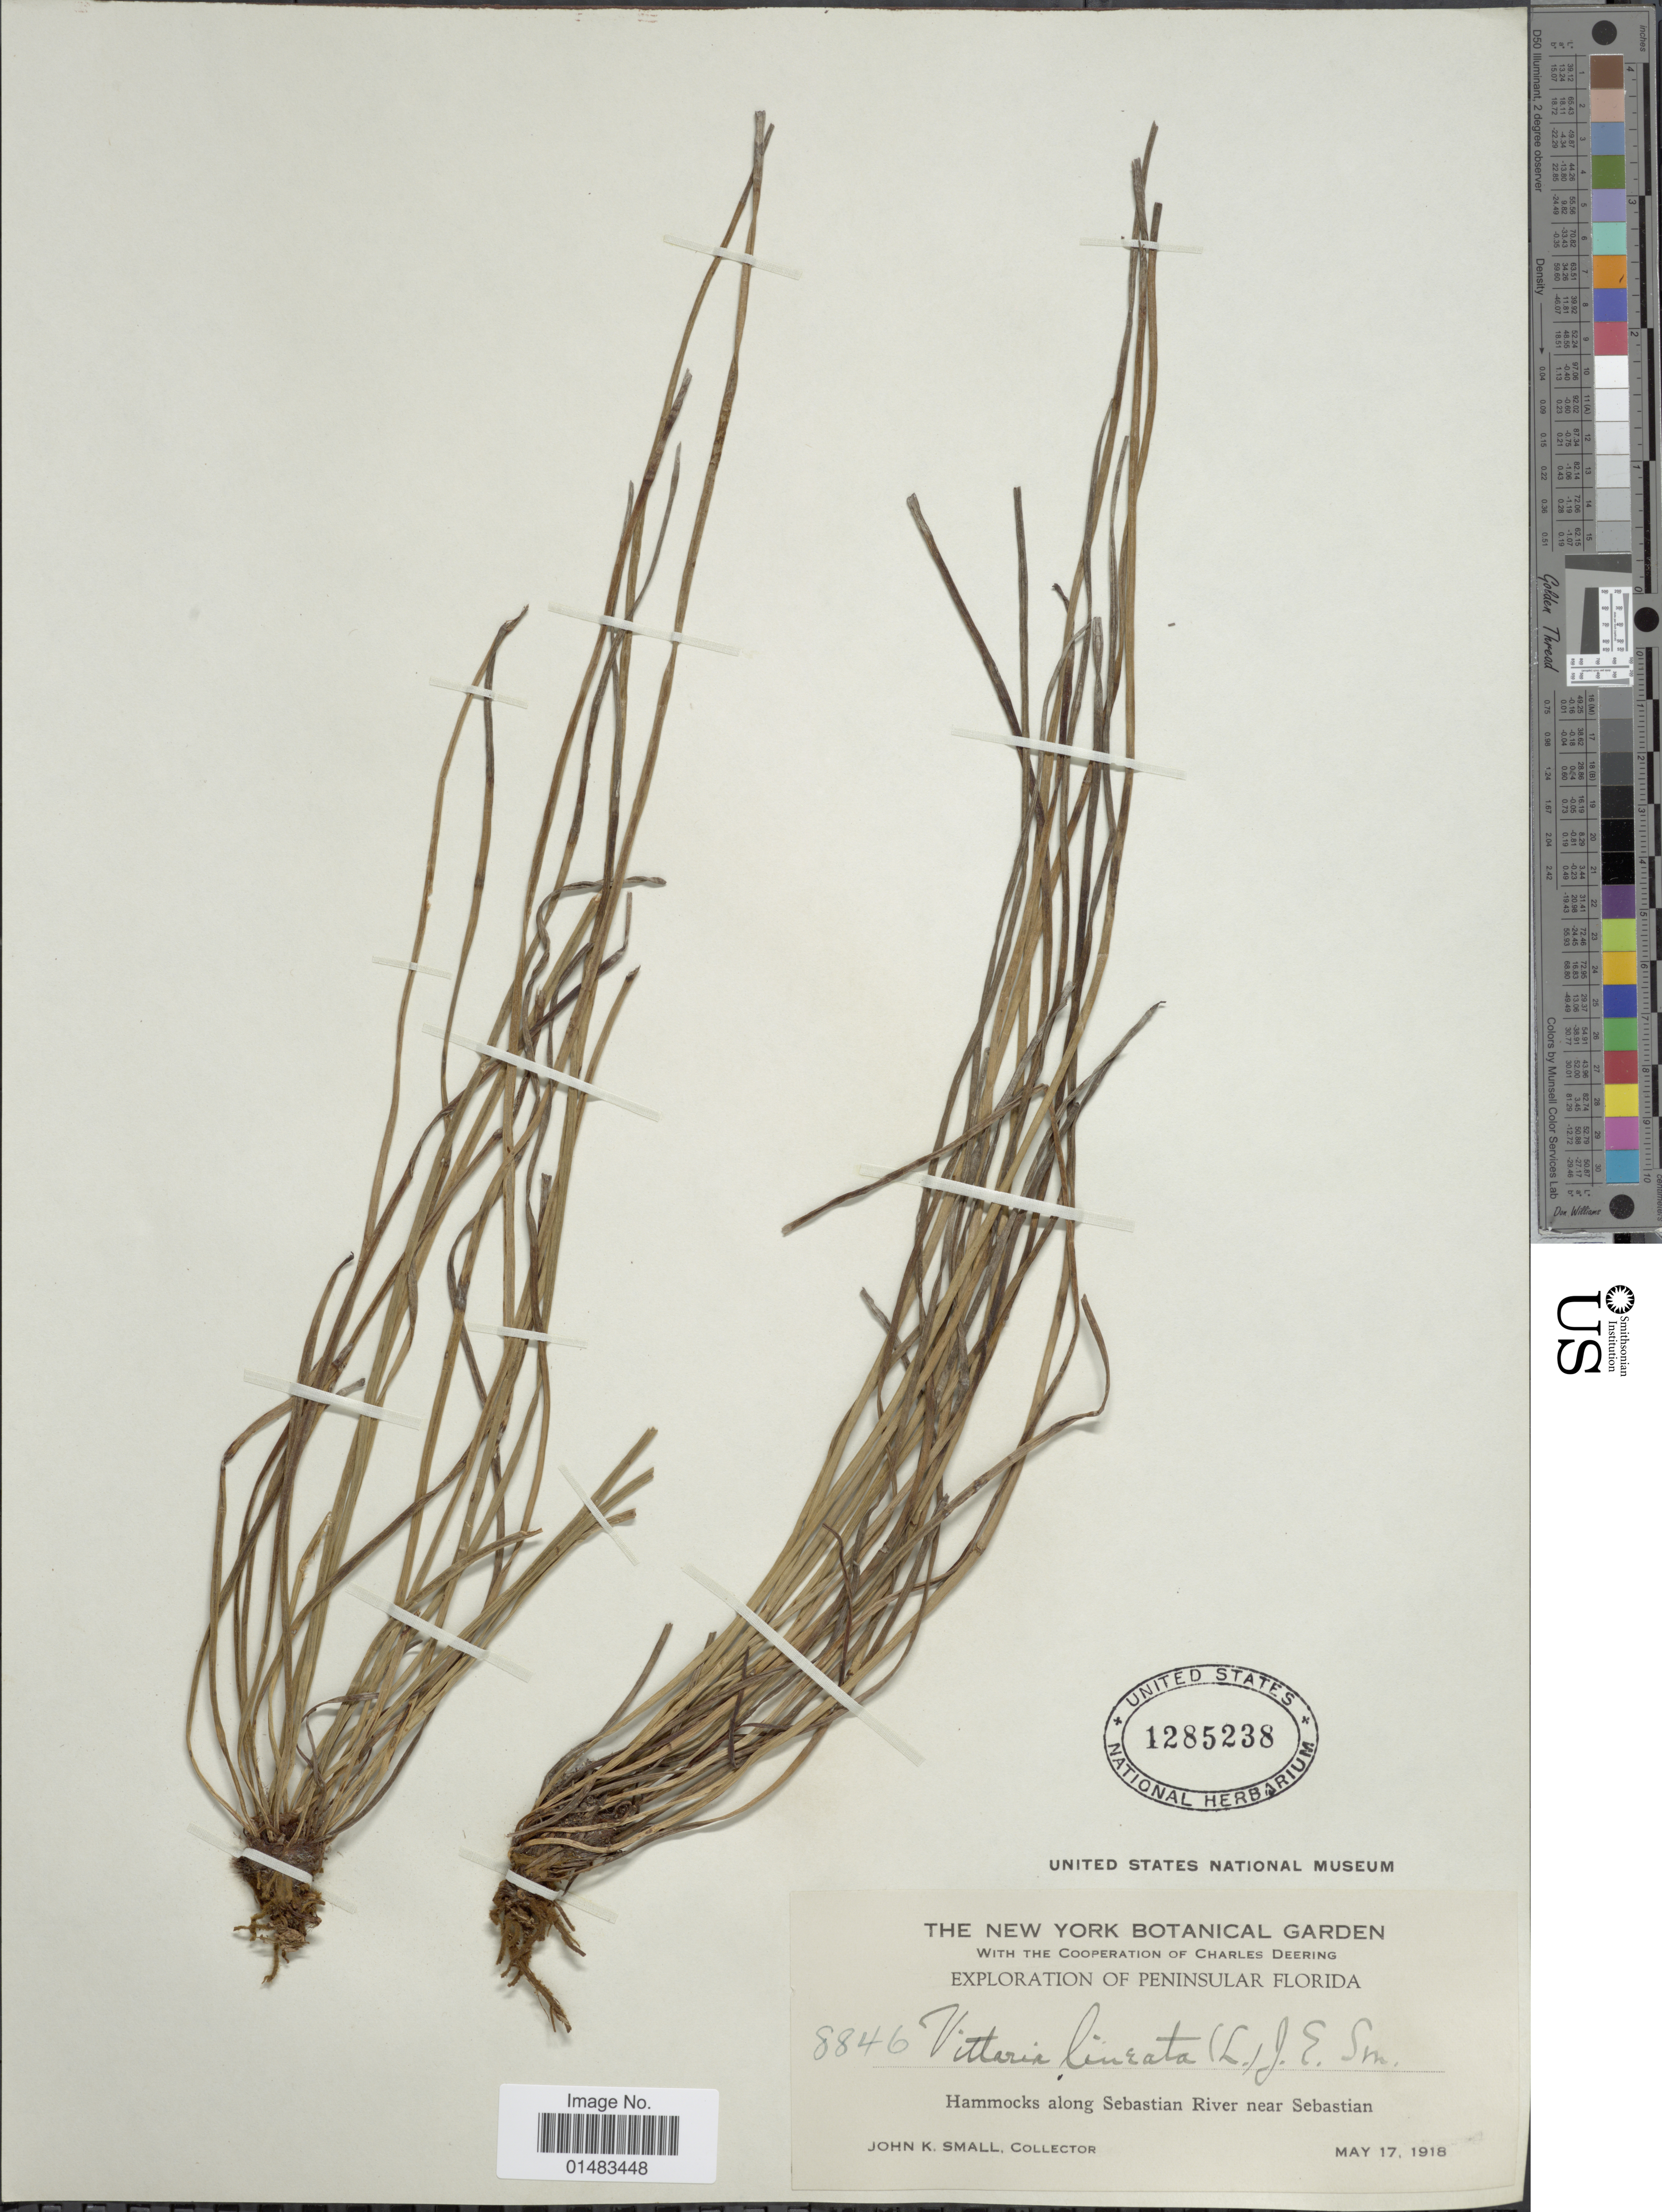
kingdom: Plantae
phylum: Tracheophyta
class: Polypodiopsida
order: Polypodiales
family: Pteridaceae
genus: Vittaria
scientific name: Vittaria lineata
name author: (L.) Sm.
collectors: J. K. Small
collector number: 8846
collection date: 1918-05-17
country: United States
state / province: Florida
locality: Exploration of Peninsular Florida, Hammocks along Sebastian River near Sebastian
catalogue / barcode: US 1285238